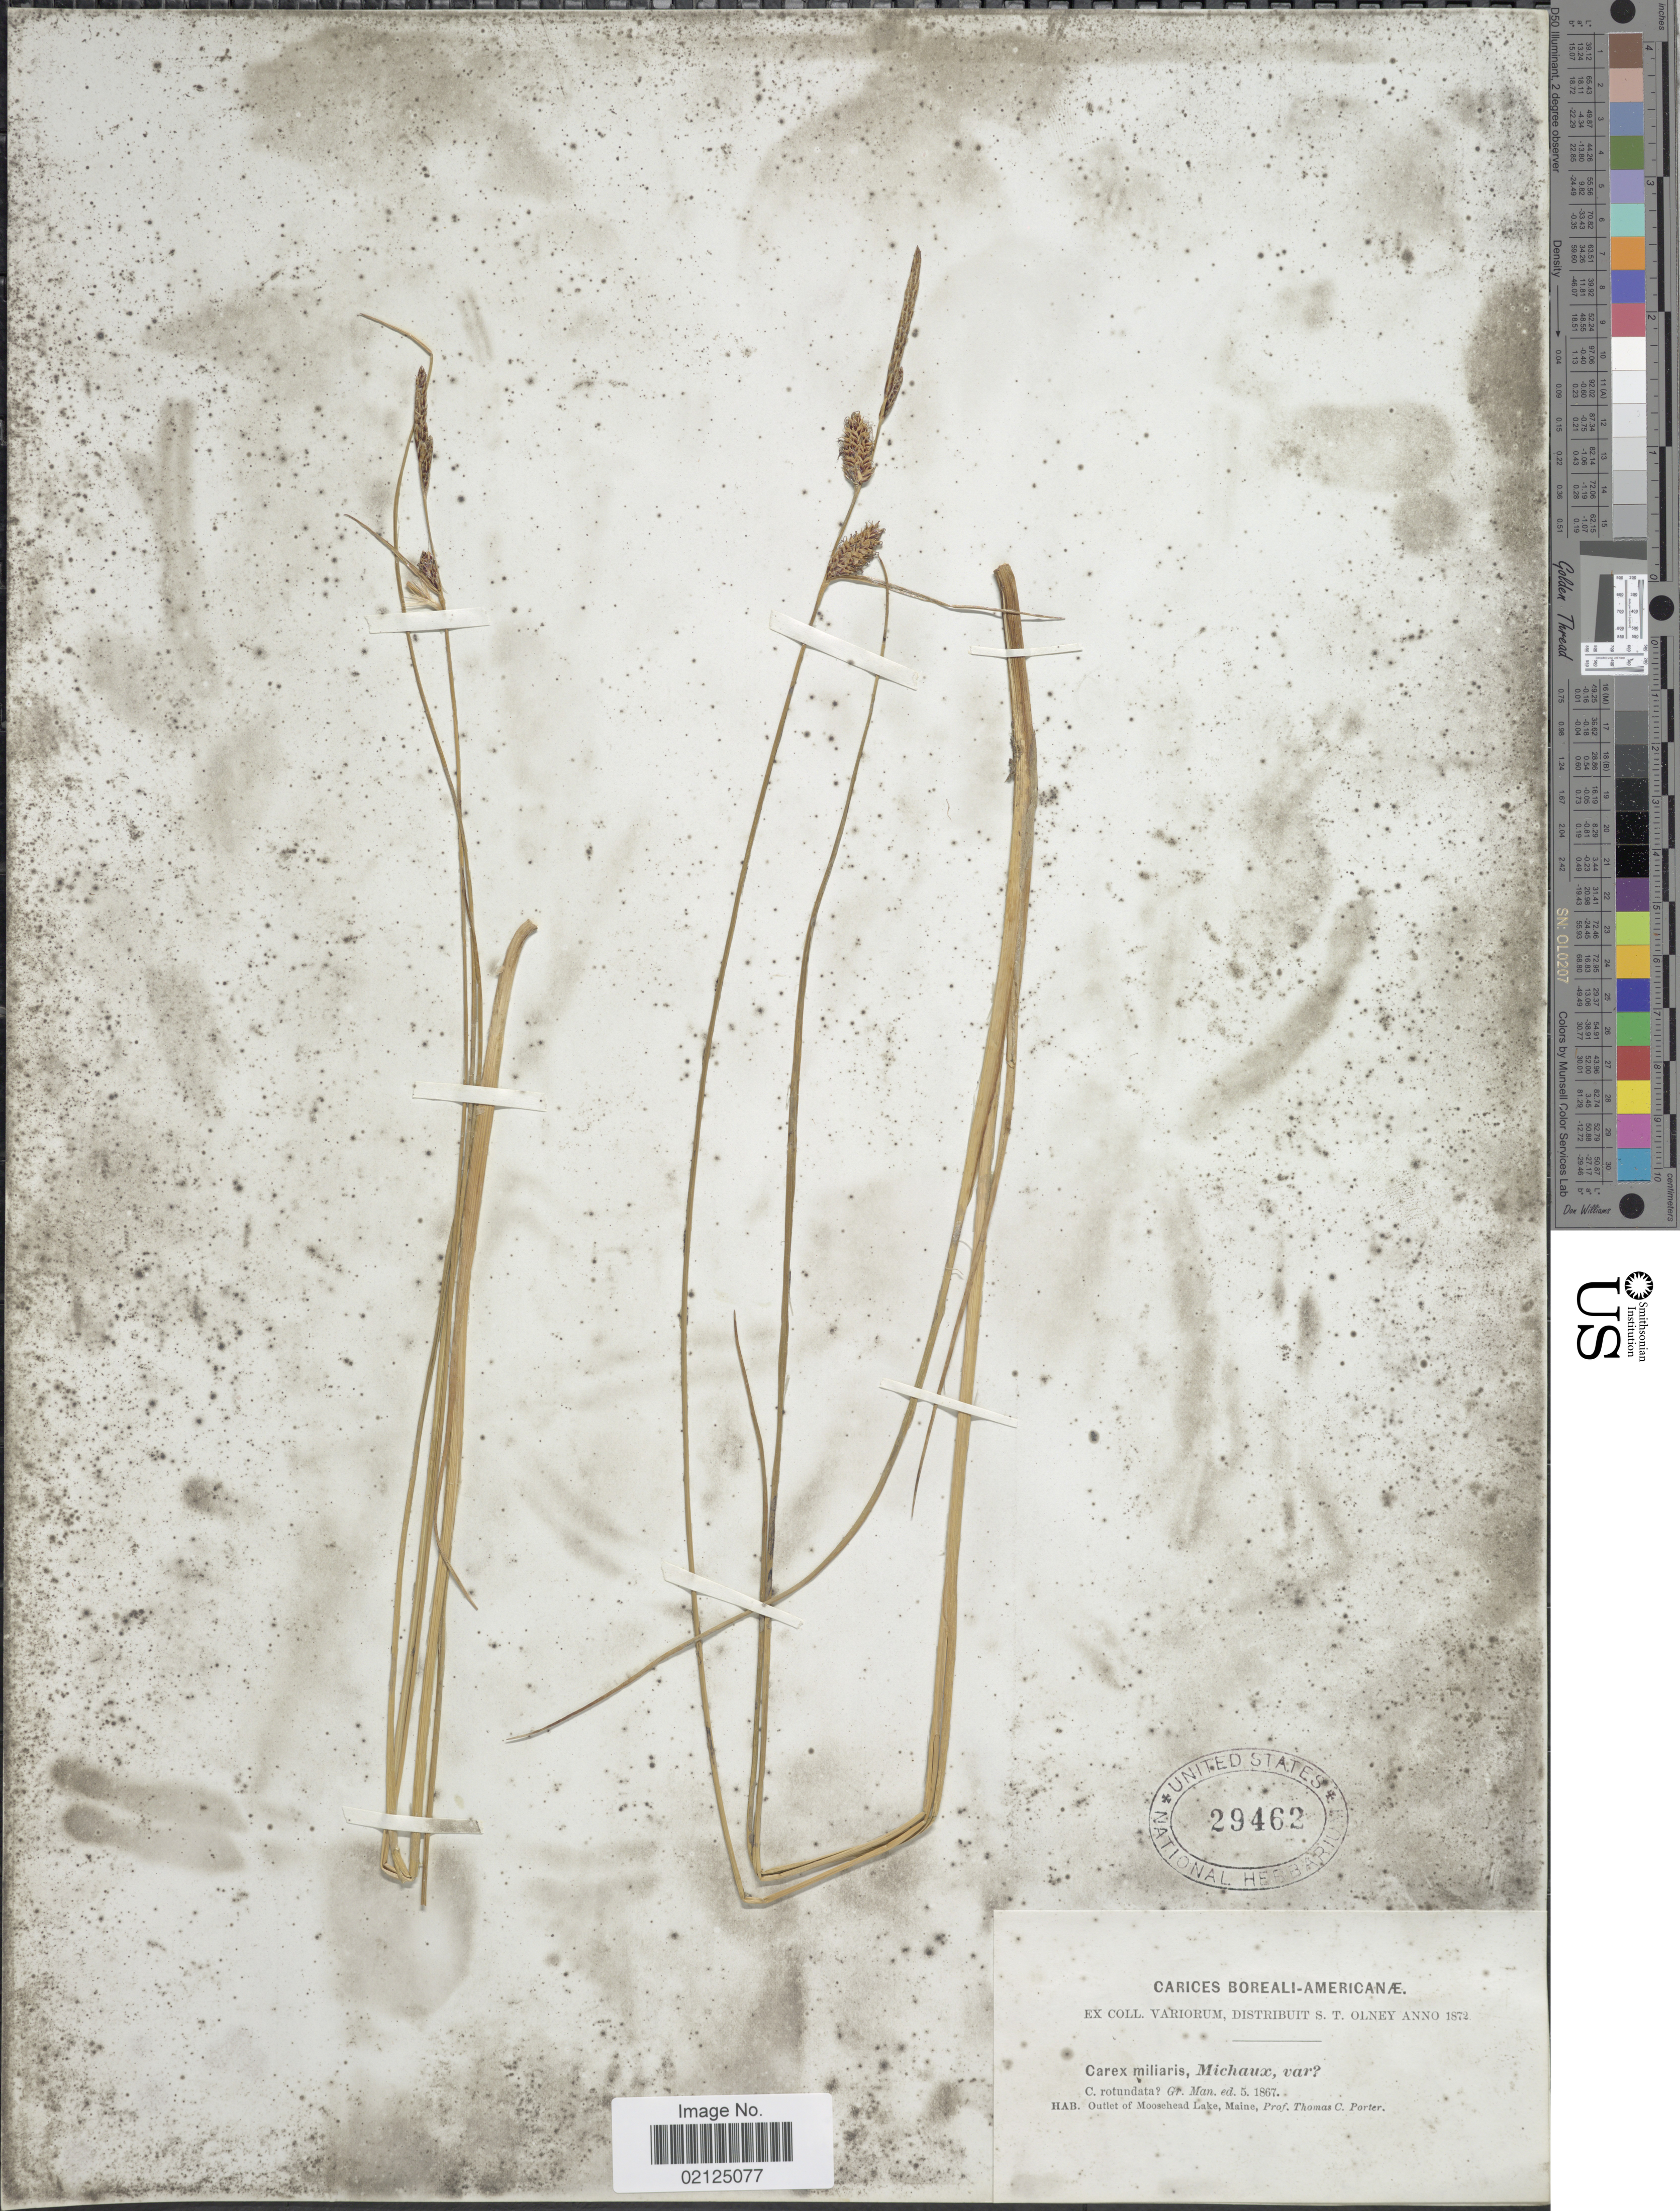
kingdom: Plantae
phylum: Tracheophyta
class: Liliopsida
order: Poales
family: Cyperaceae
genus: Carex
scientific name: Carex miliaris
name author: Michx.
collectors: T. Porter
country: United States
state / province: Maine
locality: Outlet of Moosehead Lake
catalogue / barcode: US 29462